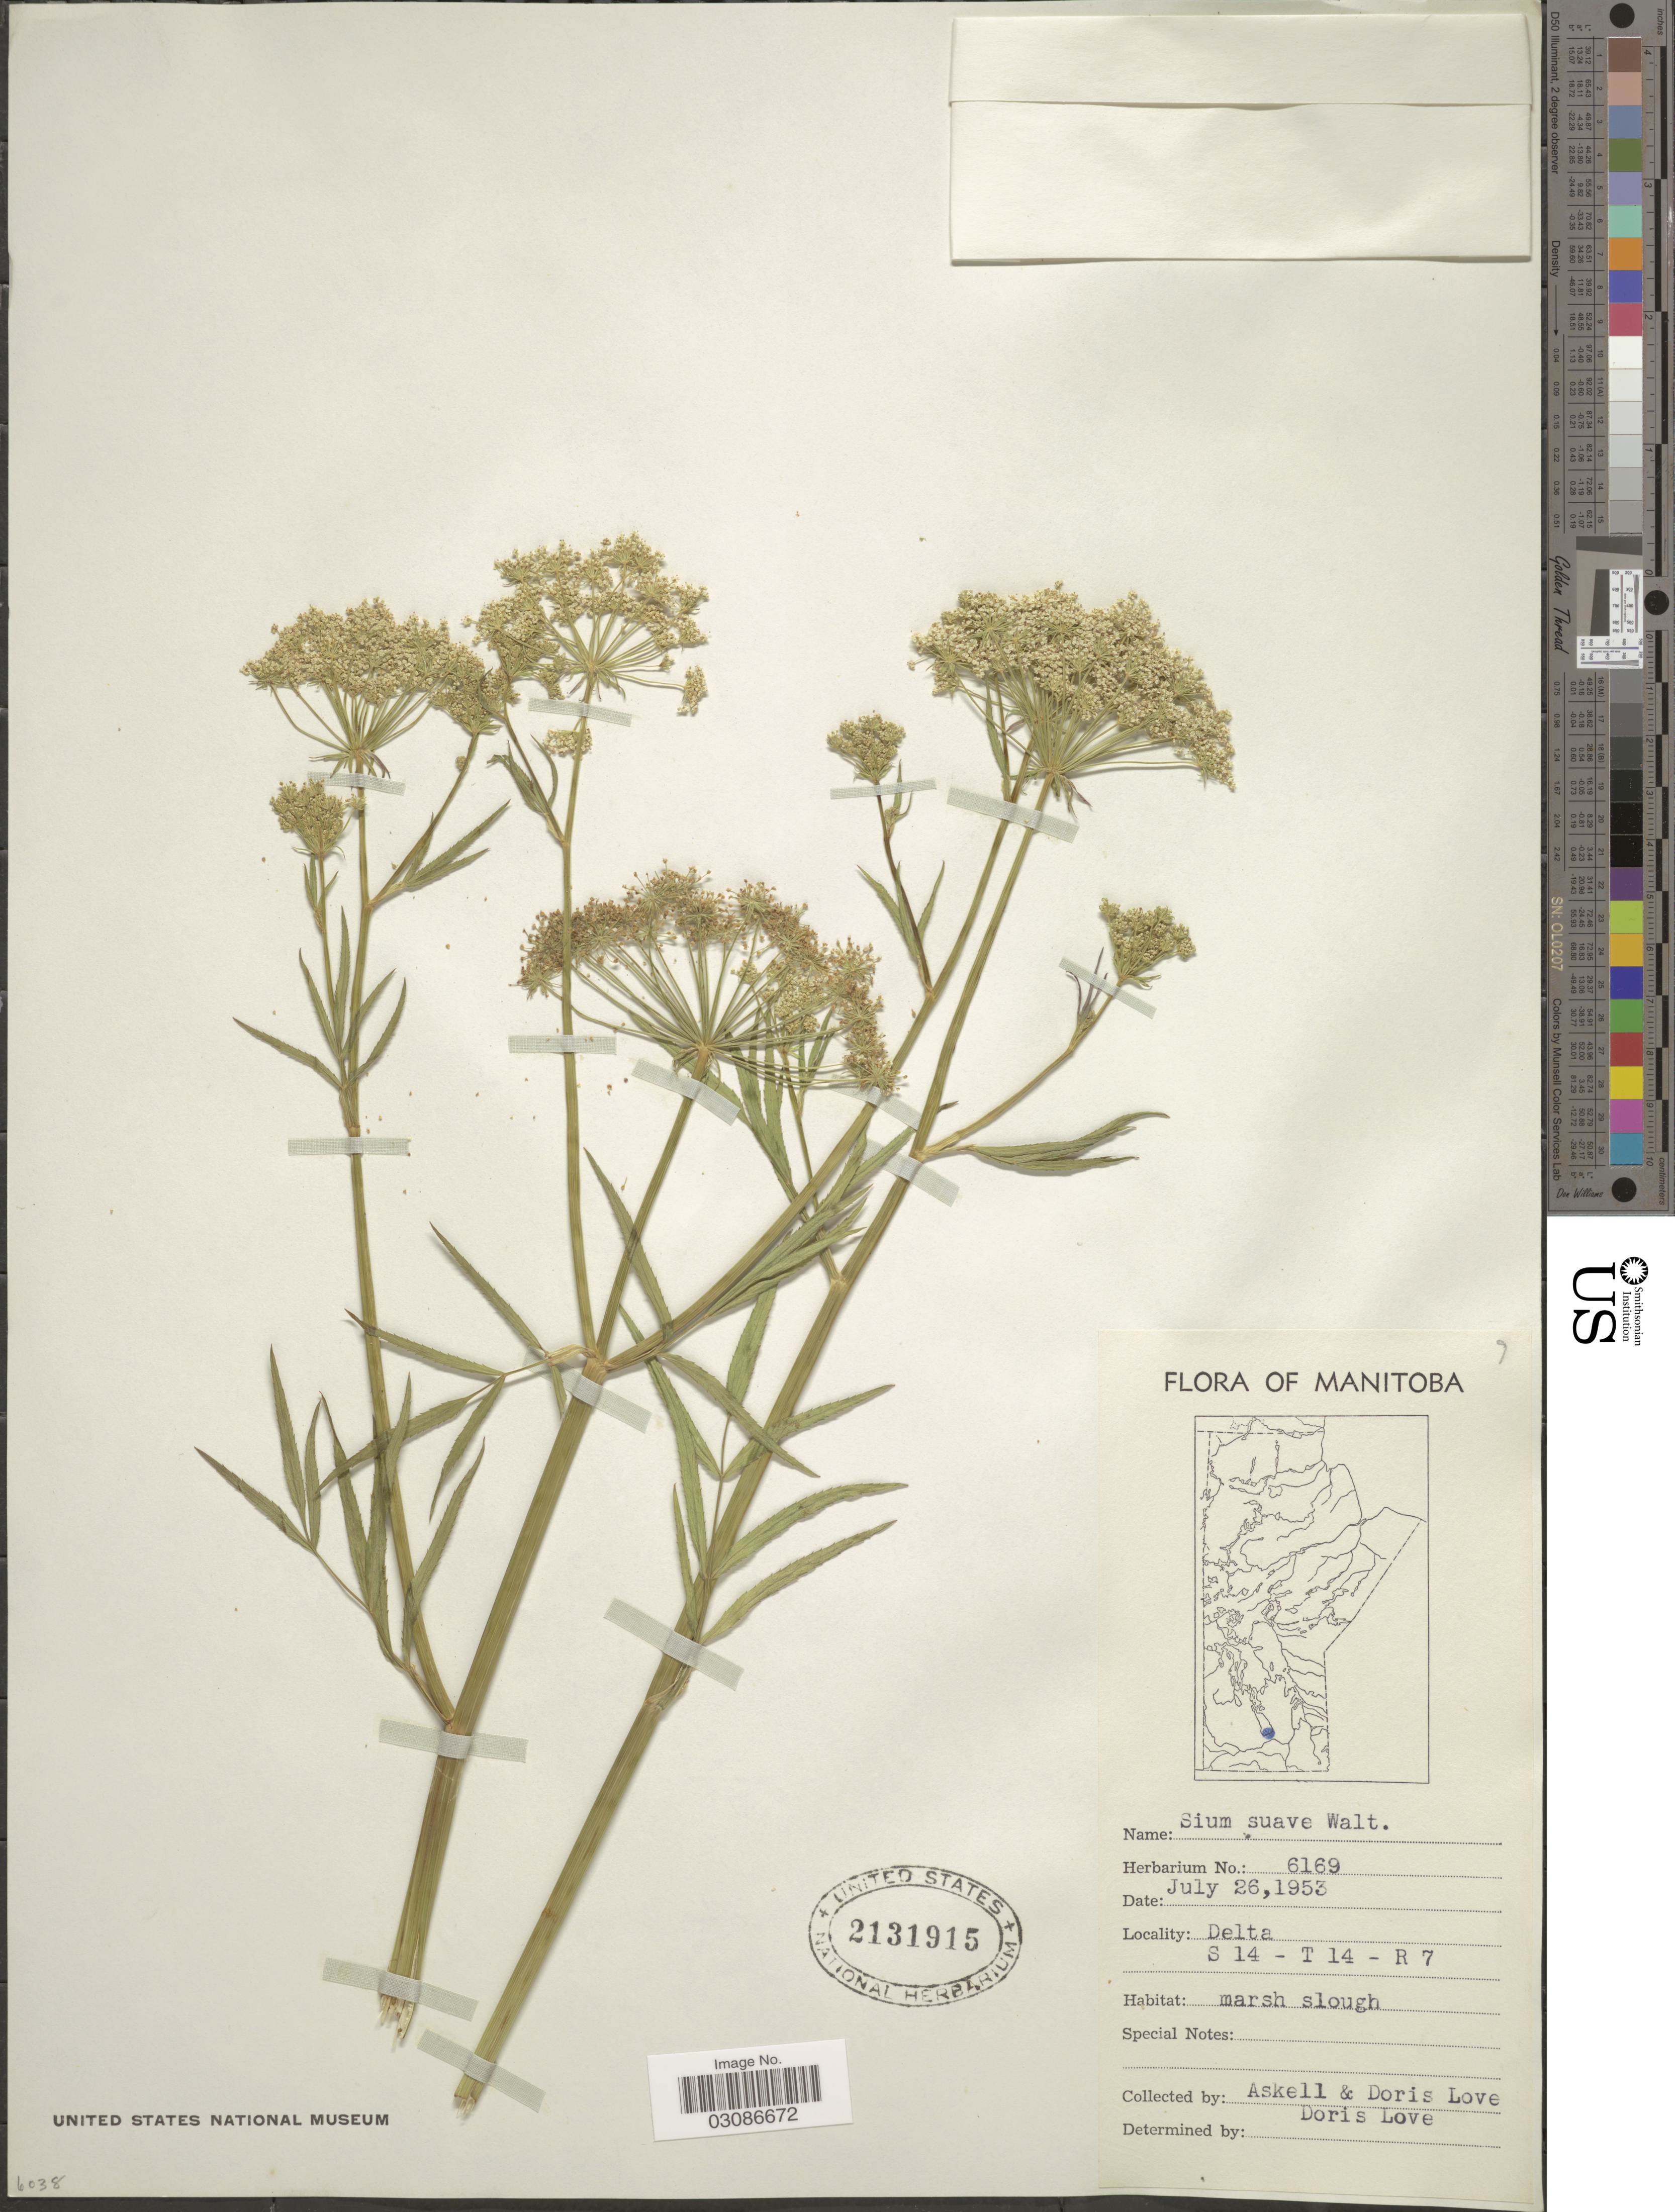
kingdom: Plantae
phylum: Tracheophyta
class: Magnoliopsida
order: Apiales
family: Apiaceae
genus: Sium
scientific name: Sium suave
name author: Walter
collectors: Á. Löve & D. Löve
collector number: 6169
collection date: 1953-07-26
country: Canada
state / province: Manitoba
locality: Delta. S 14 - T 14 - R 7.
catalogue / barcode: US 2131915